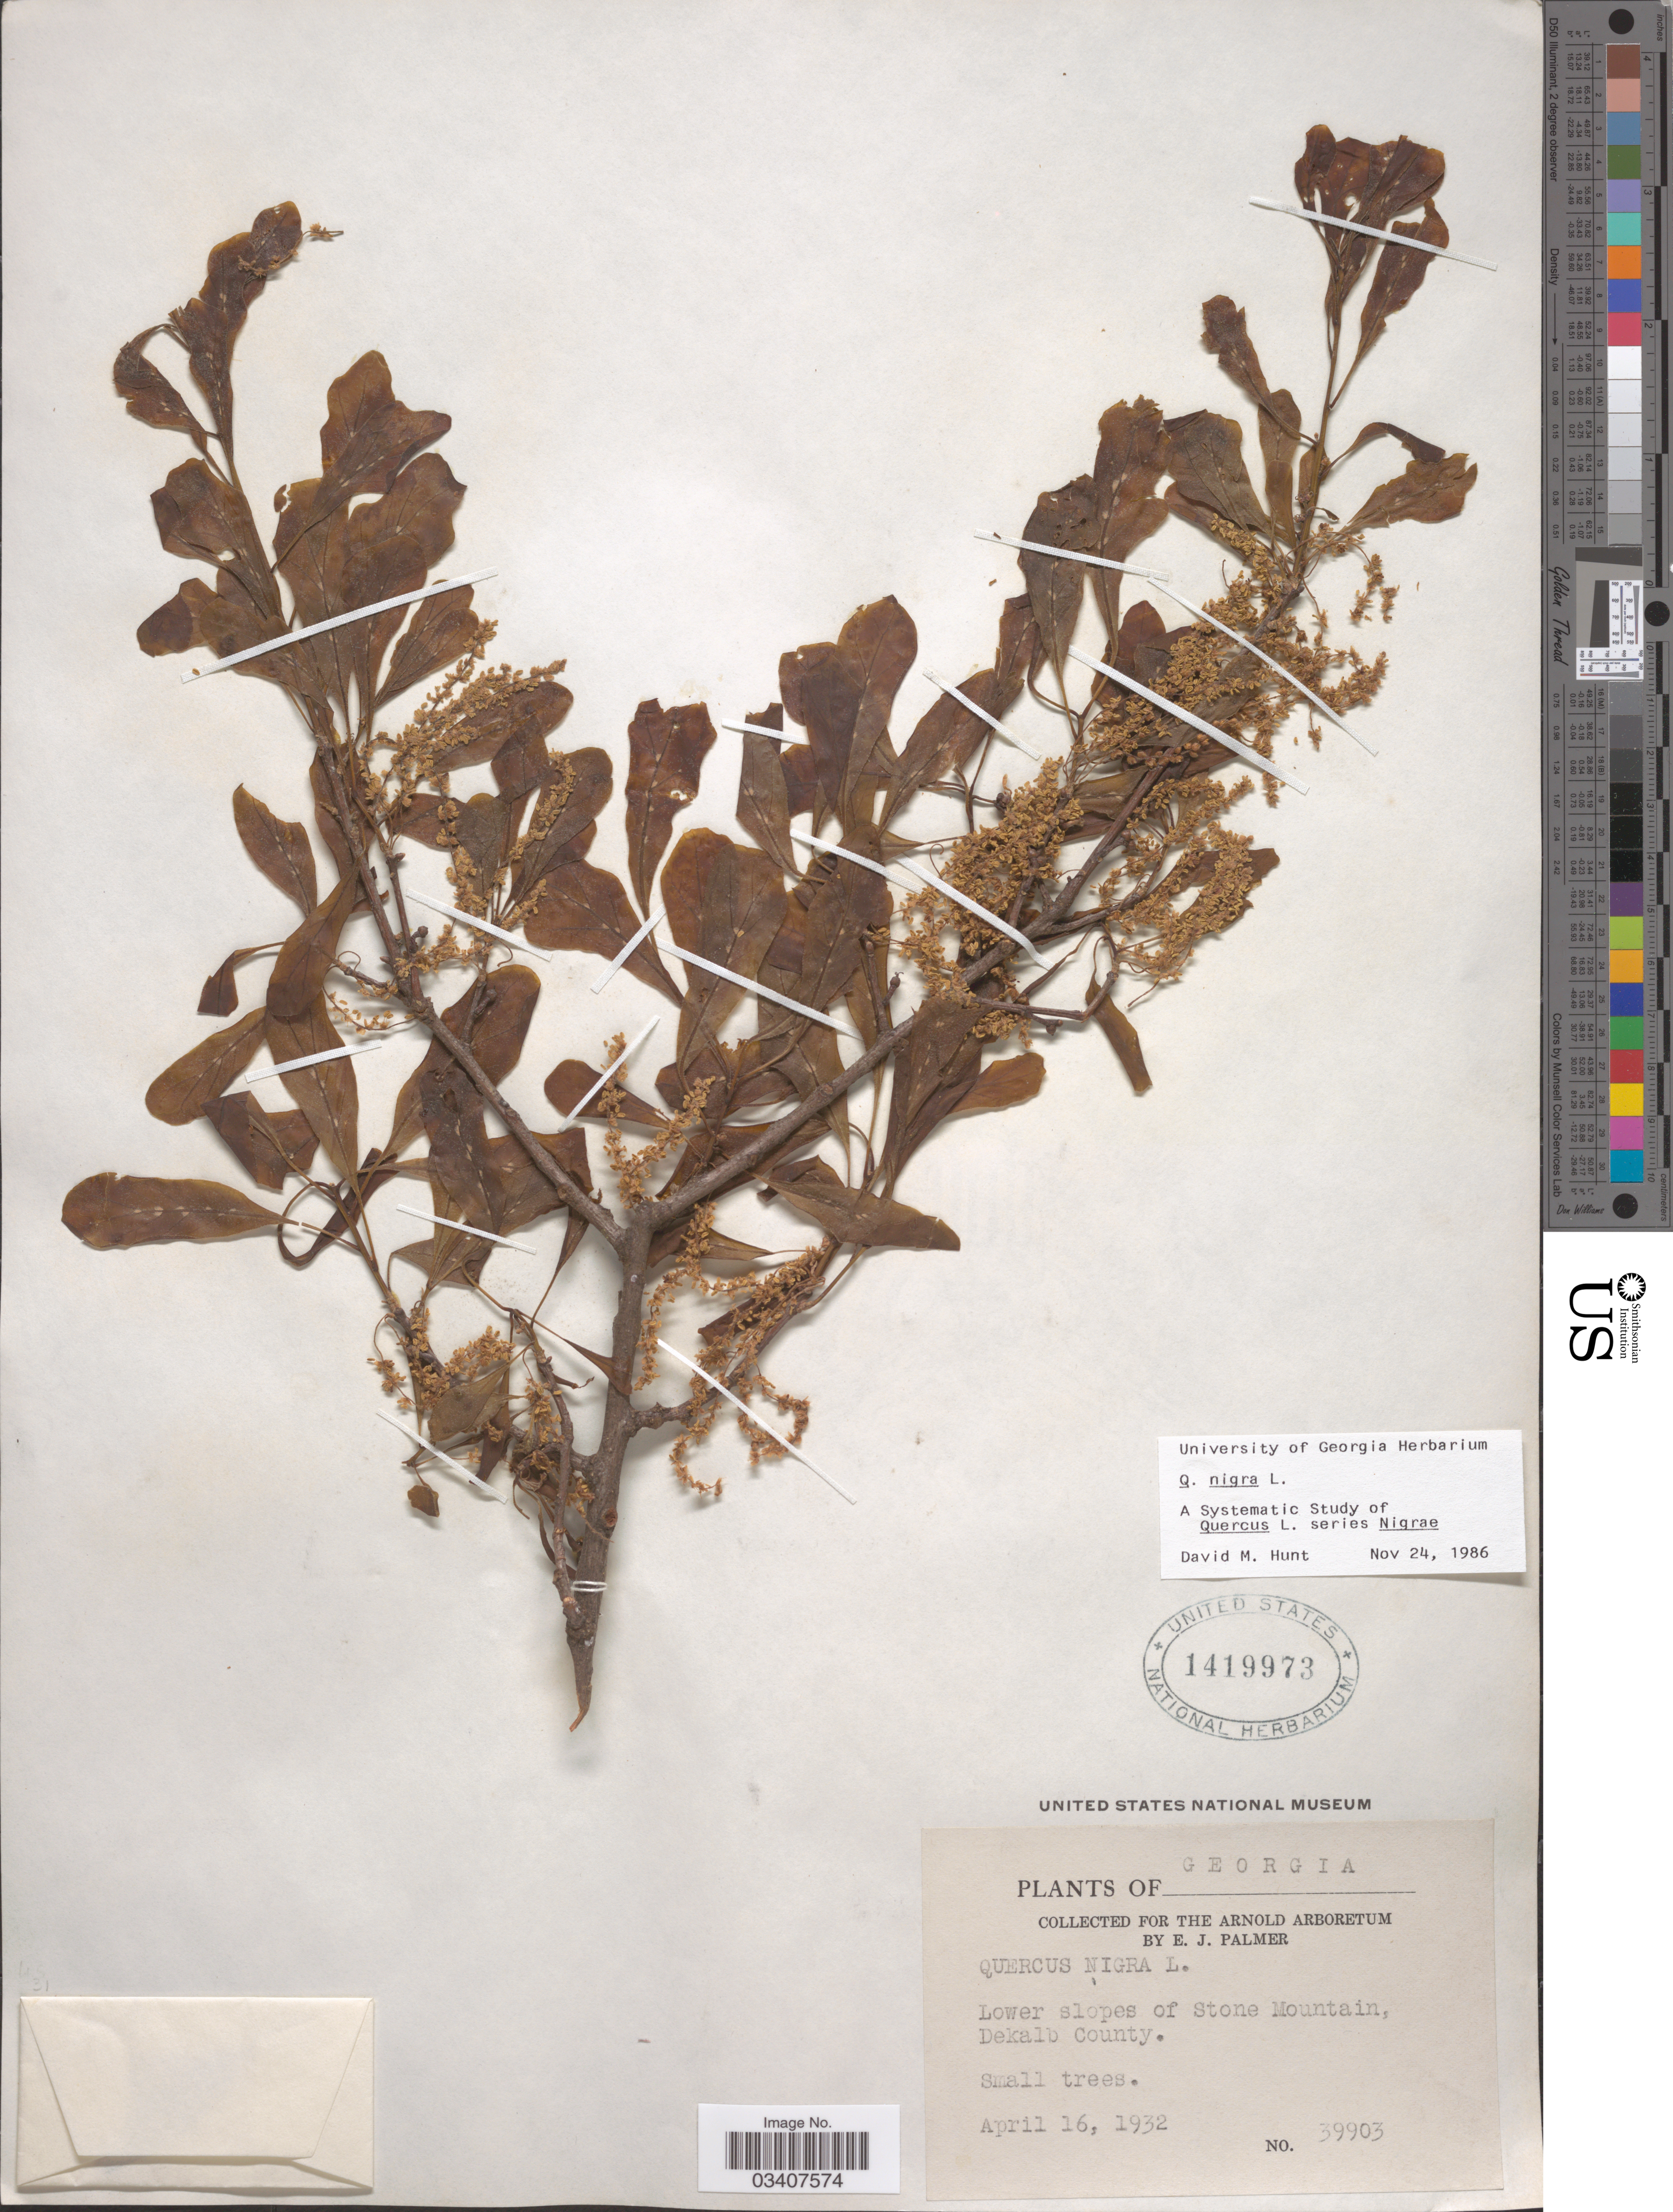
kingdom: Plantae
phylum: Tracheophyta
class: Magnoliopsida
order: Fagales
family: Fagaceae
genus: Quercus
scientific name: Quercus nigra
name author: L.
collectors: E. J. Palmer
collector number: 39903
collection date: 1932-04-16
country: United States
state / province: Georgia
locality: Lower slopes of Stone Mountain. Dekalb County.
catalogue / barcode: US 1419973